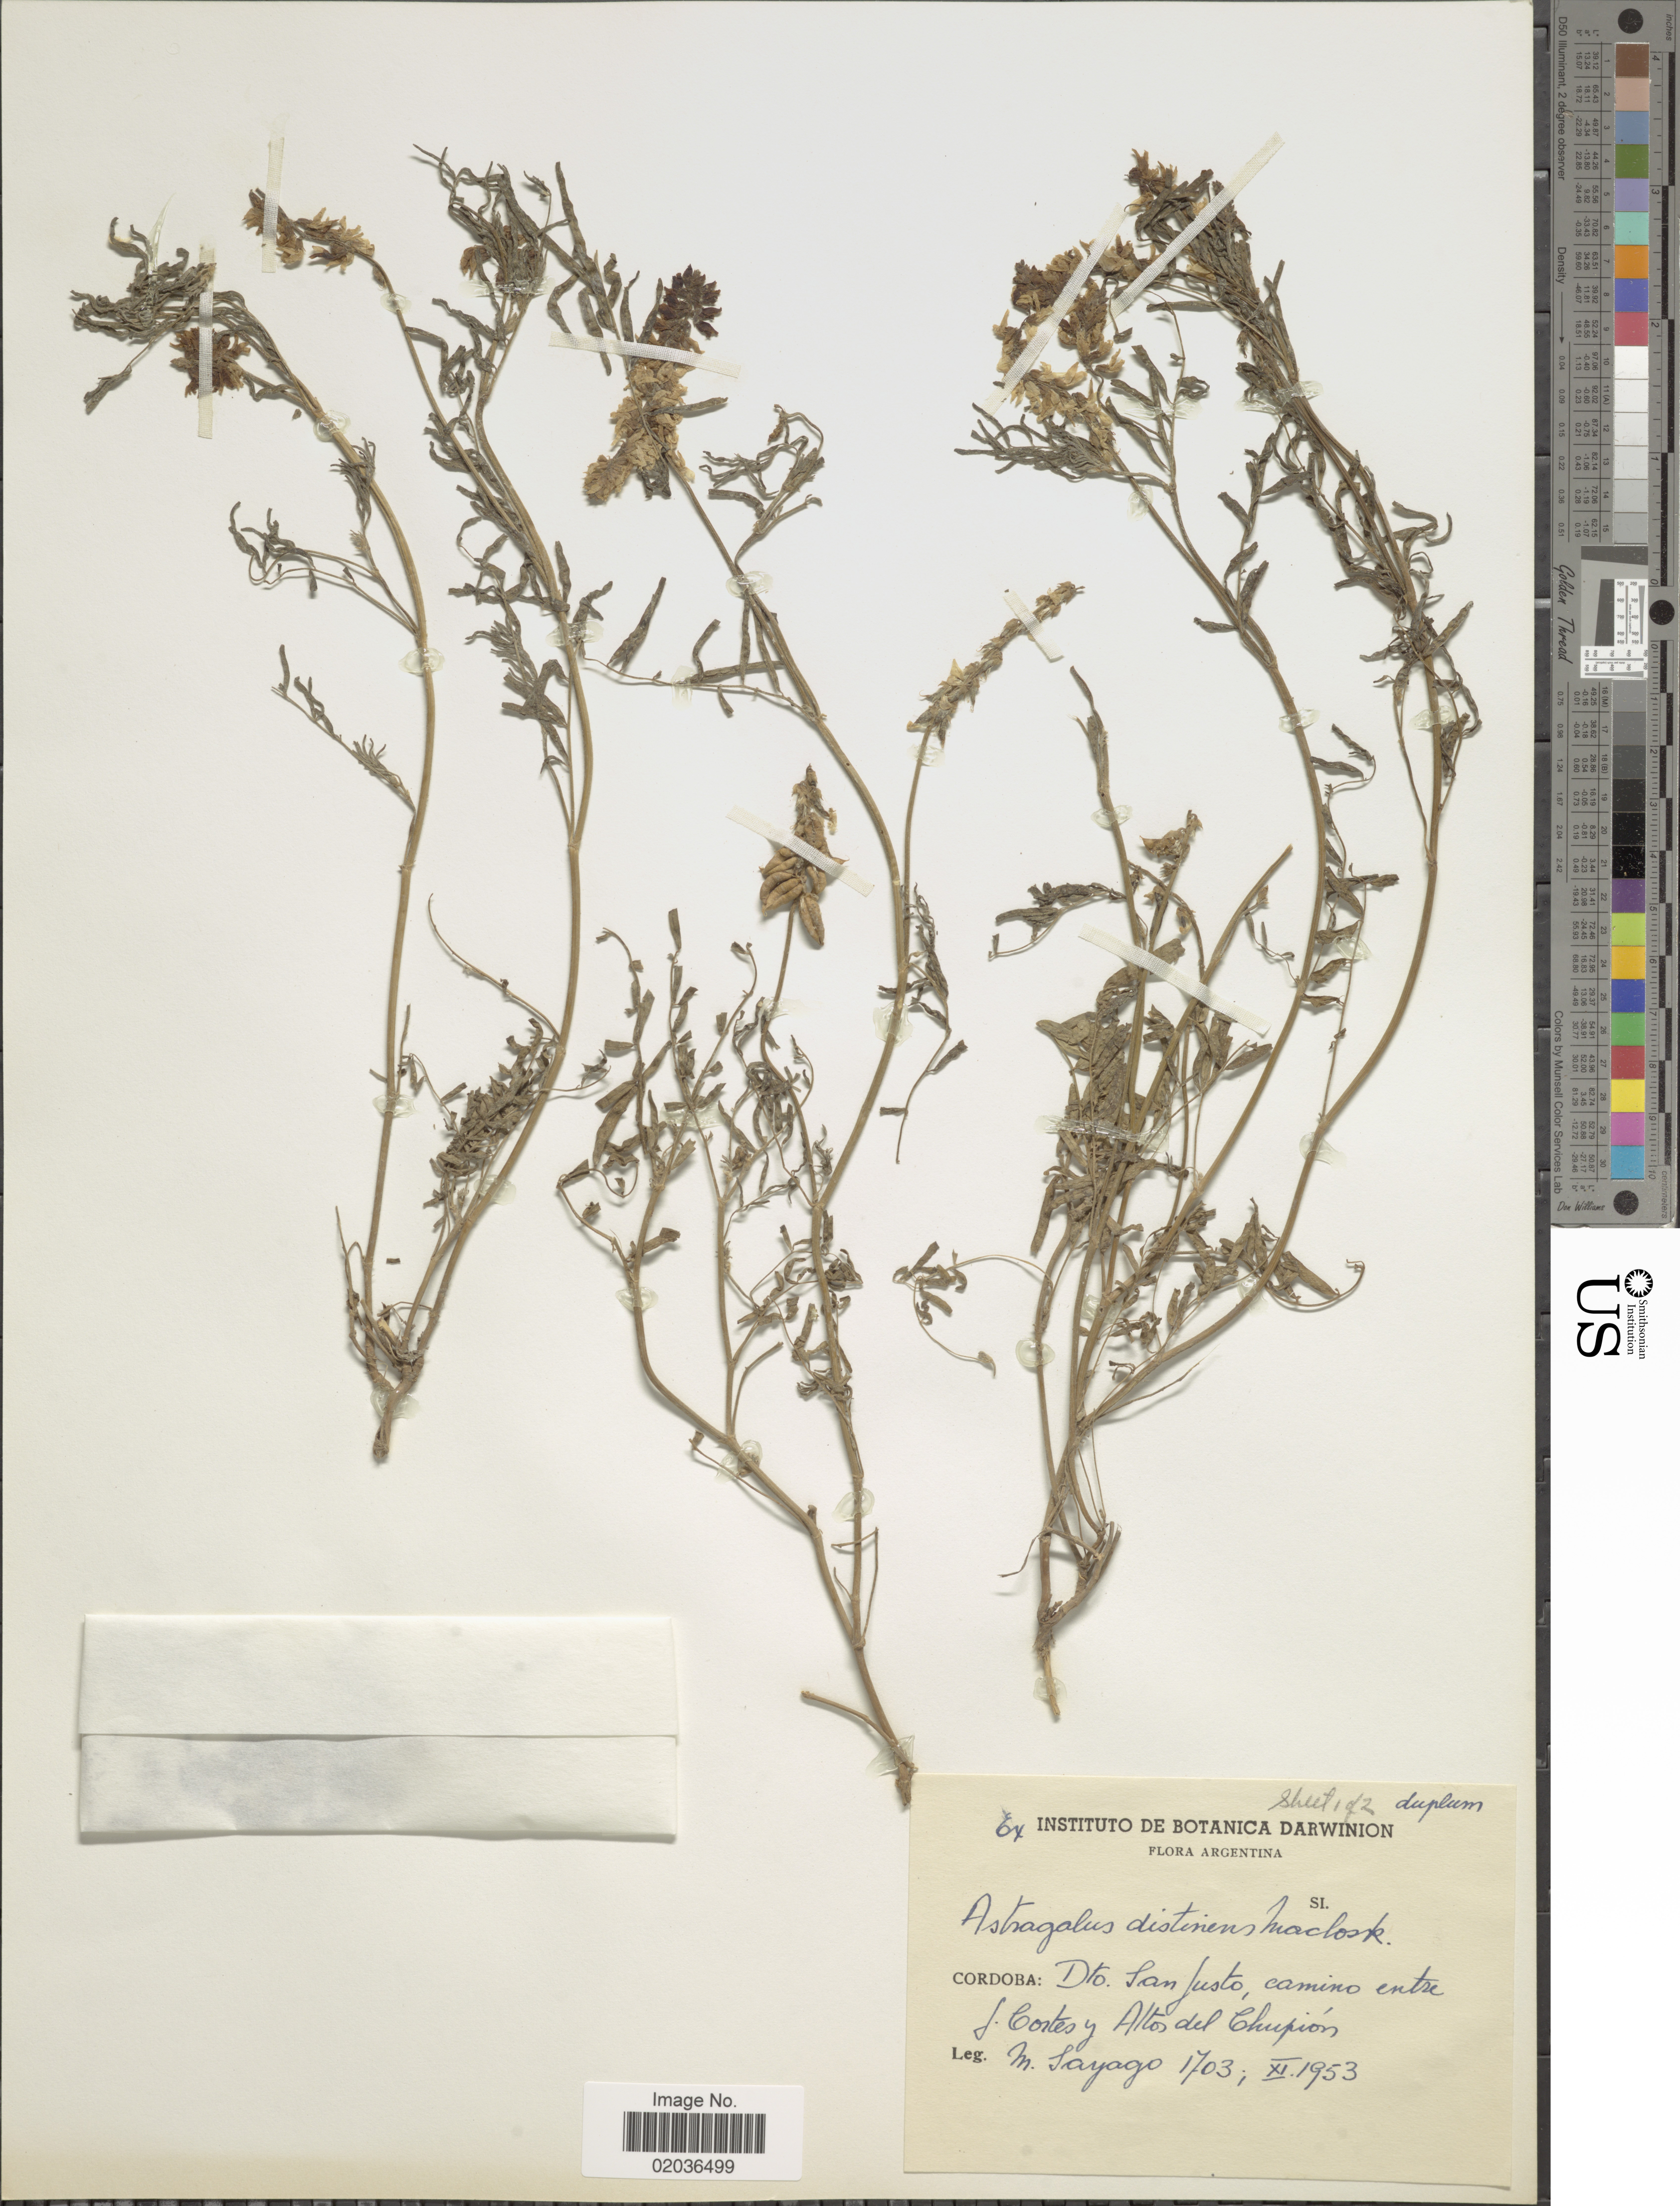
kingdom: Plantae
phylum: Tracheophyta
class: Magnoliopsida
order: Fabales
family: Fabaceae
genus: Astragalus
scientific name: Astragalus distinens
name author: Macloskie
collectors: M. Sayago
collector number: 1703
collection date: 1953-11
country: Argentina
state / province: Cordoba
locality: Cordoba: Dto. San Justo, camino entre J. Cortes y Altos del Chupión